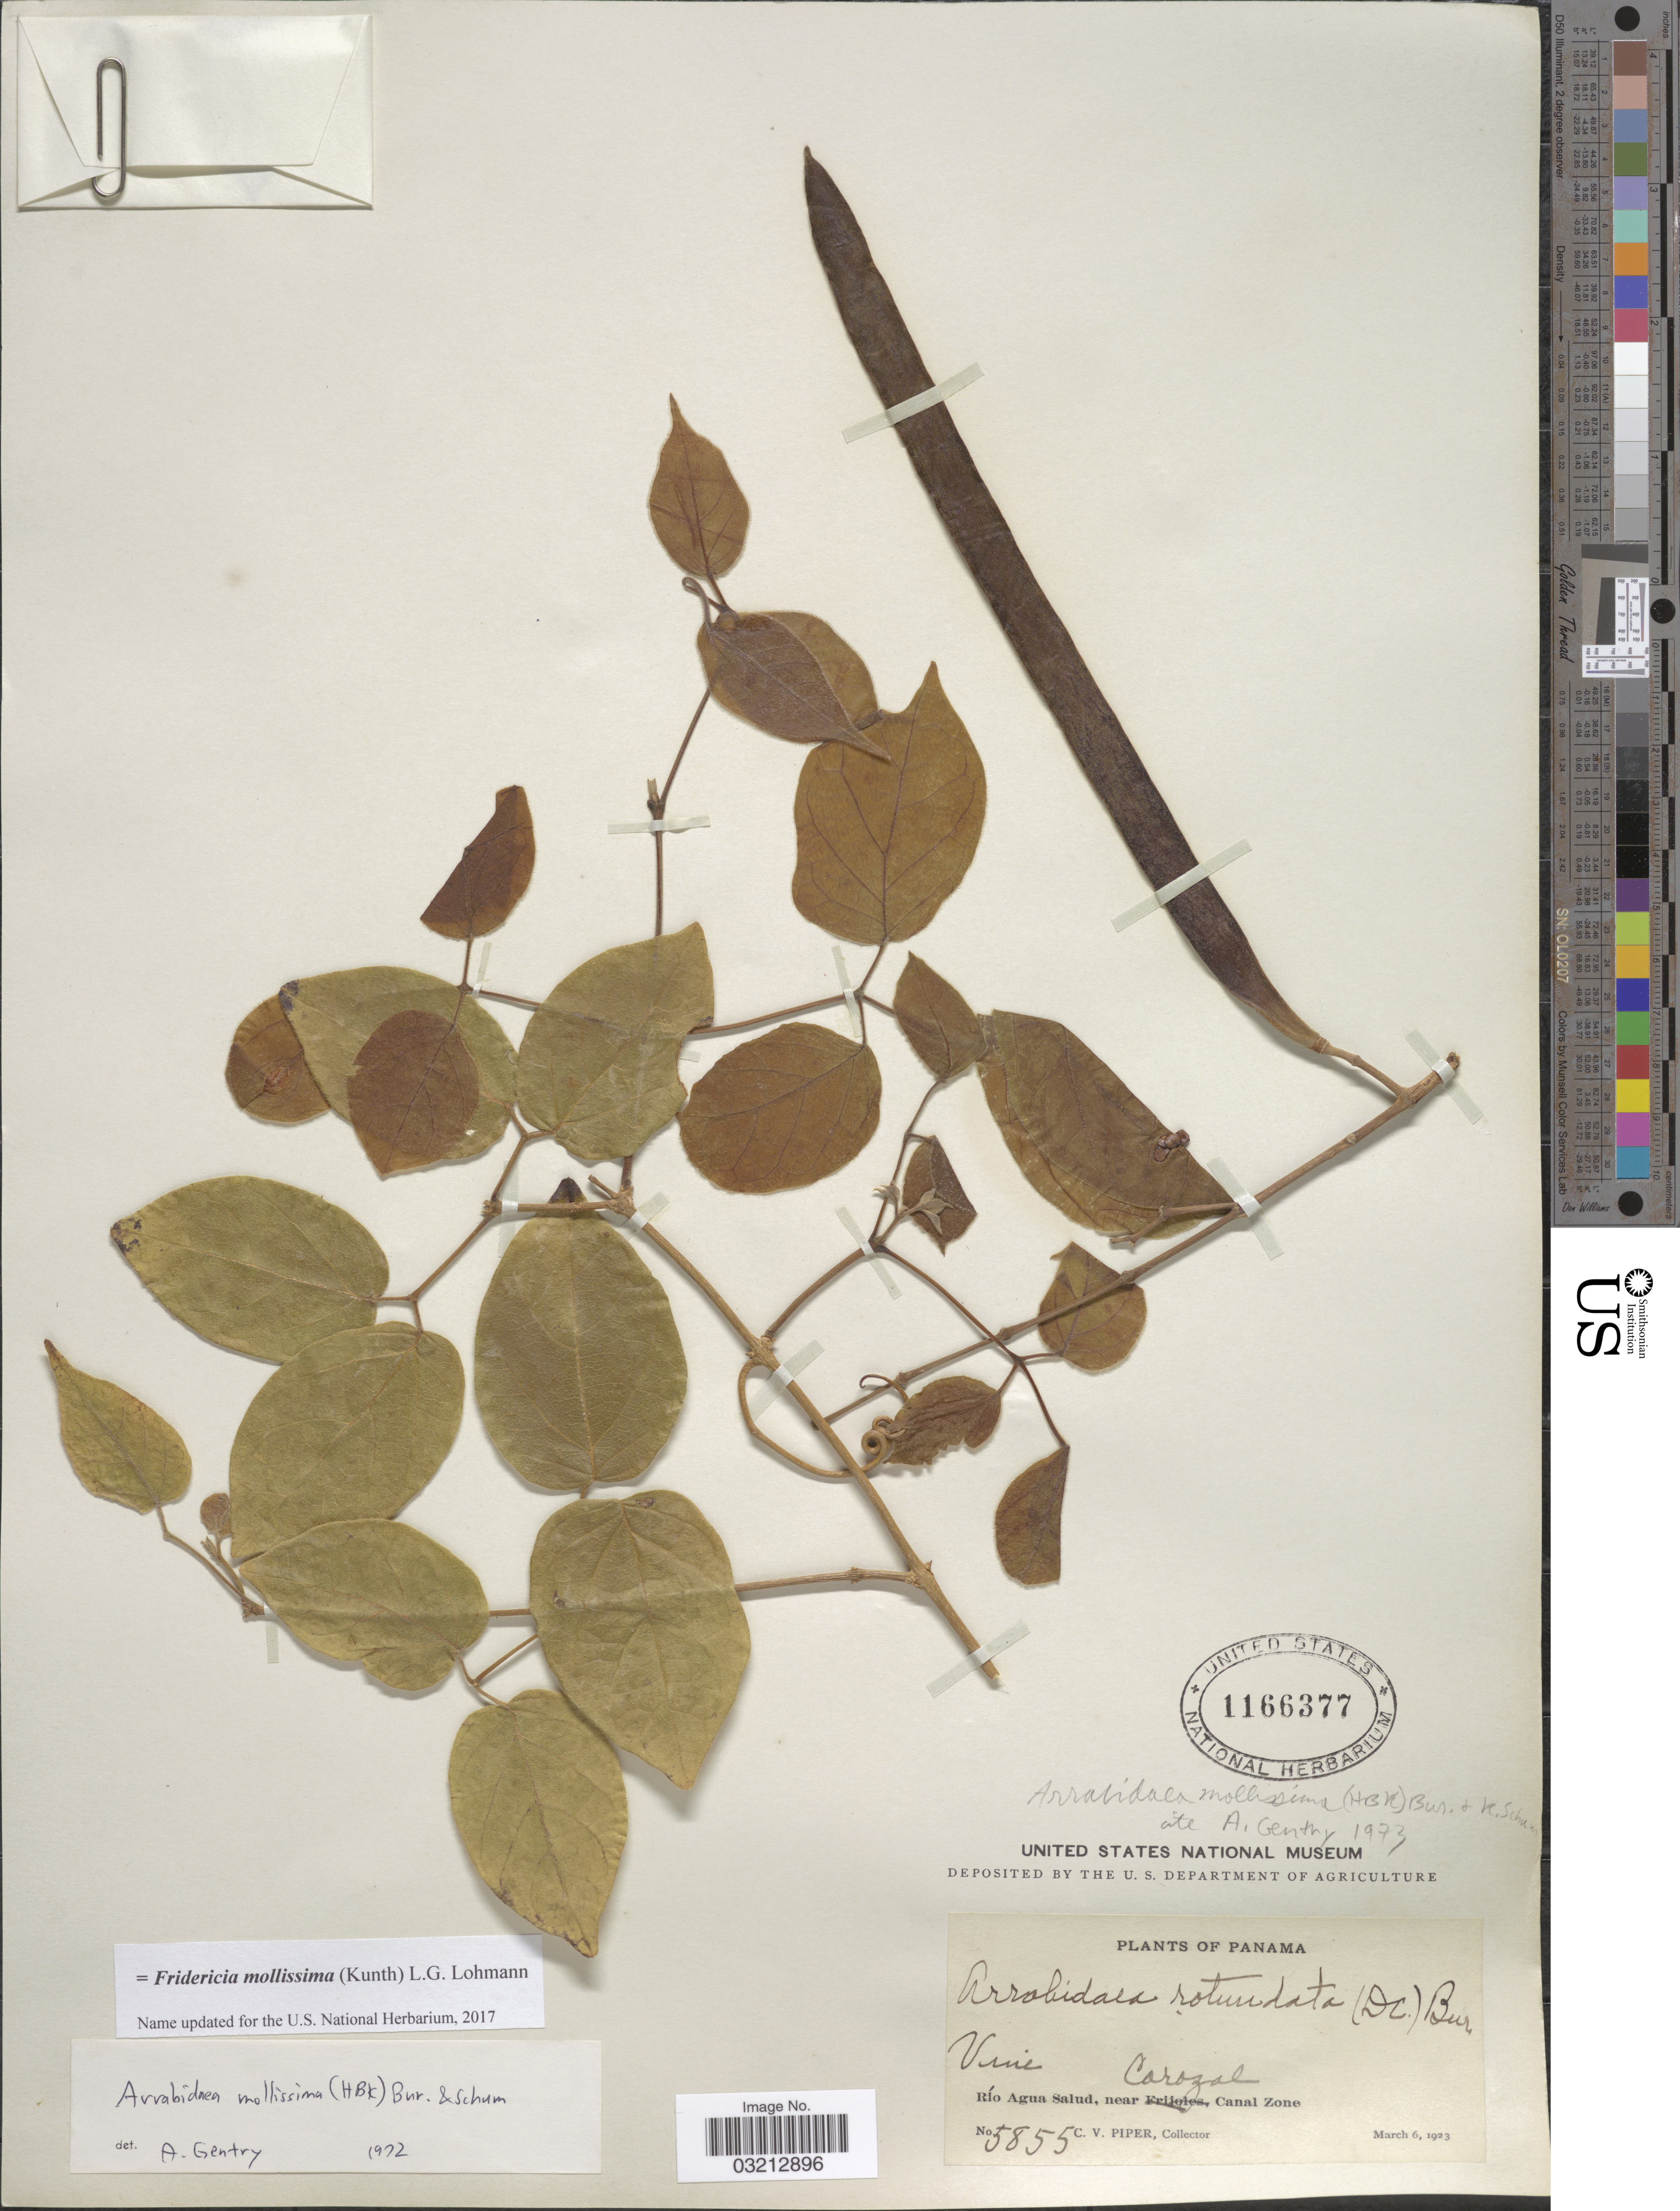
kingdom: Plantae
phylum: Tracheophyta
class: Magnoliopsida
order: Lamiales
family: Bignoniaceae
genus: Fridericia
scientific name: Fridericia mollissima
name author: (Kunth) L.G. Lohmann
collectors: C. V. Piper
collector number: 5855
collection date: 1923-03-06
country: Panama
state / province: Colón / Panamá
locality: Río Agua Salud, near Corozal, Canal Zone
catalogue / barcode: US 1166377